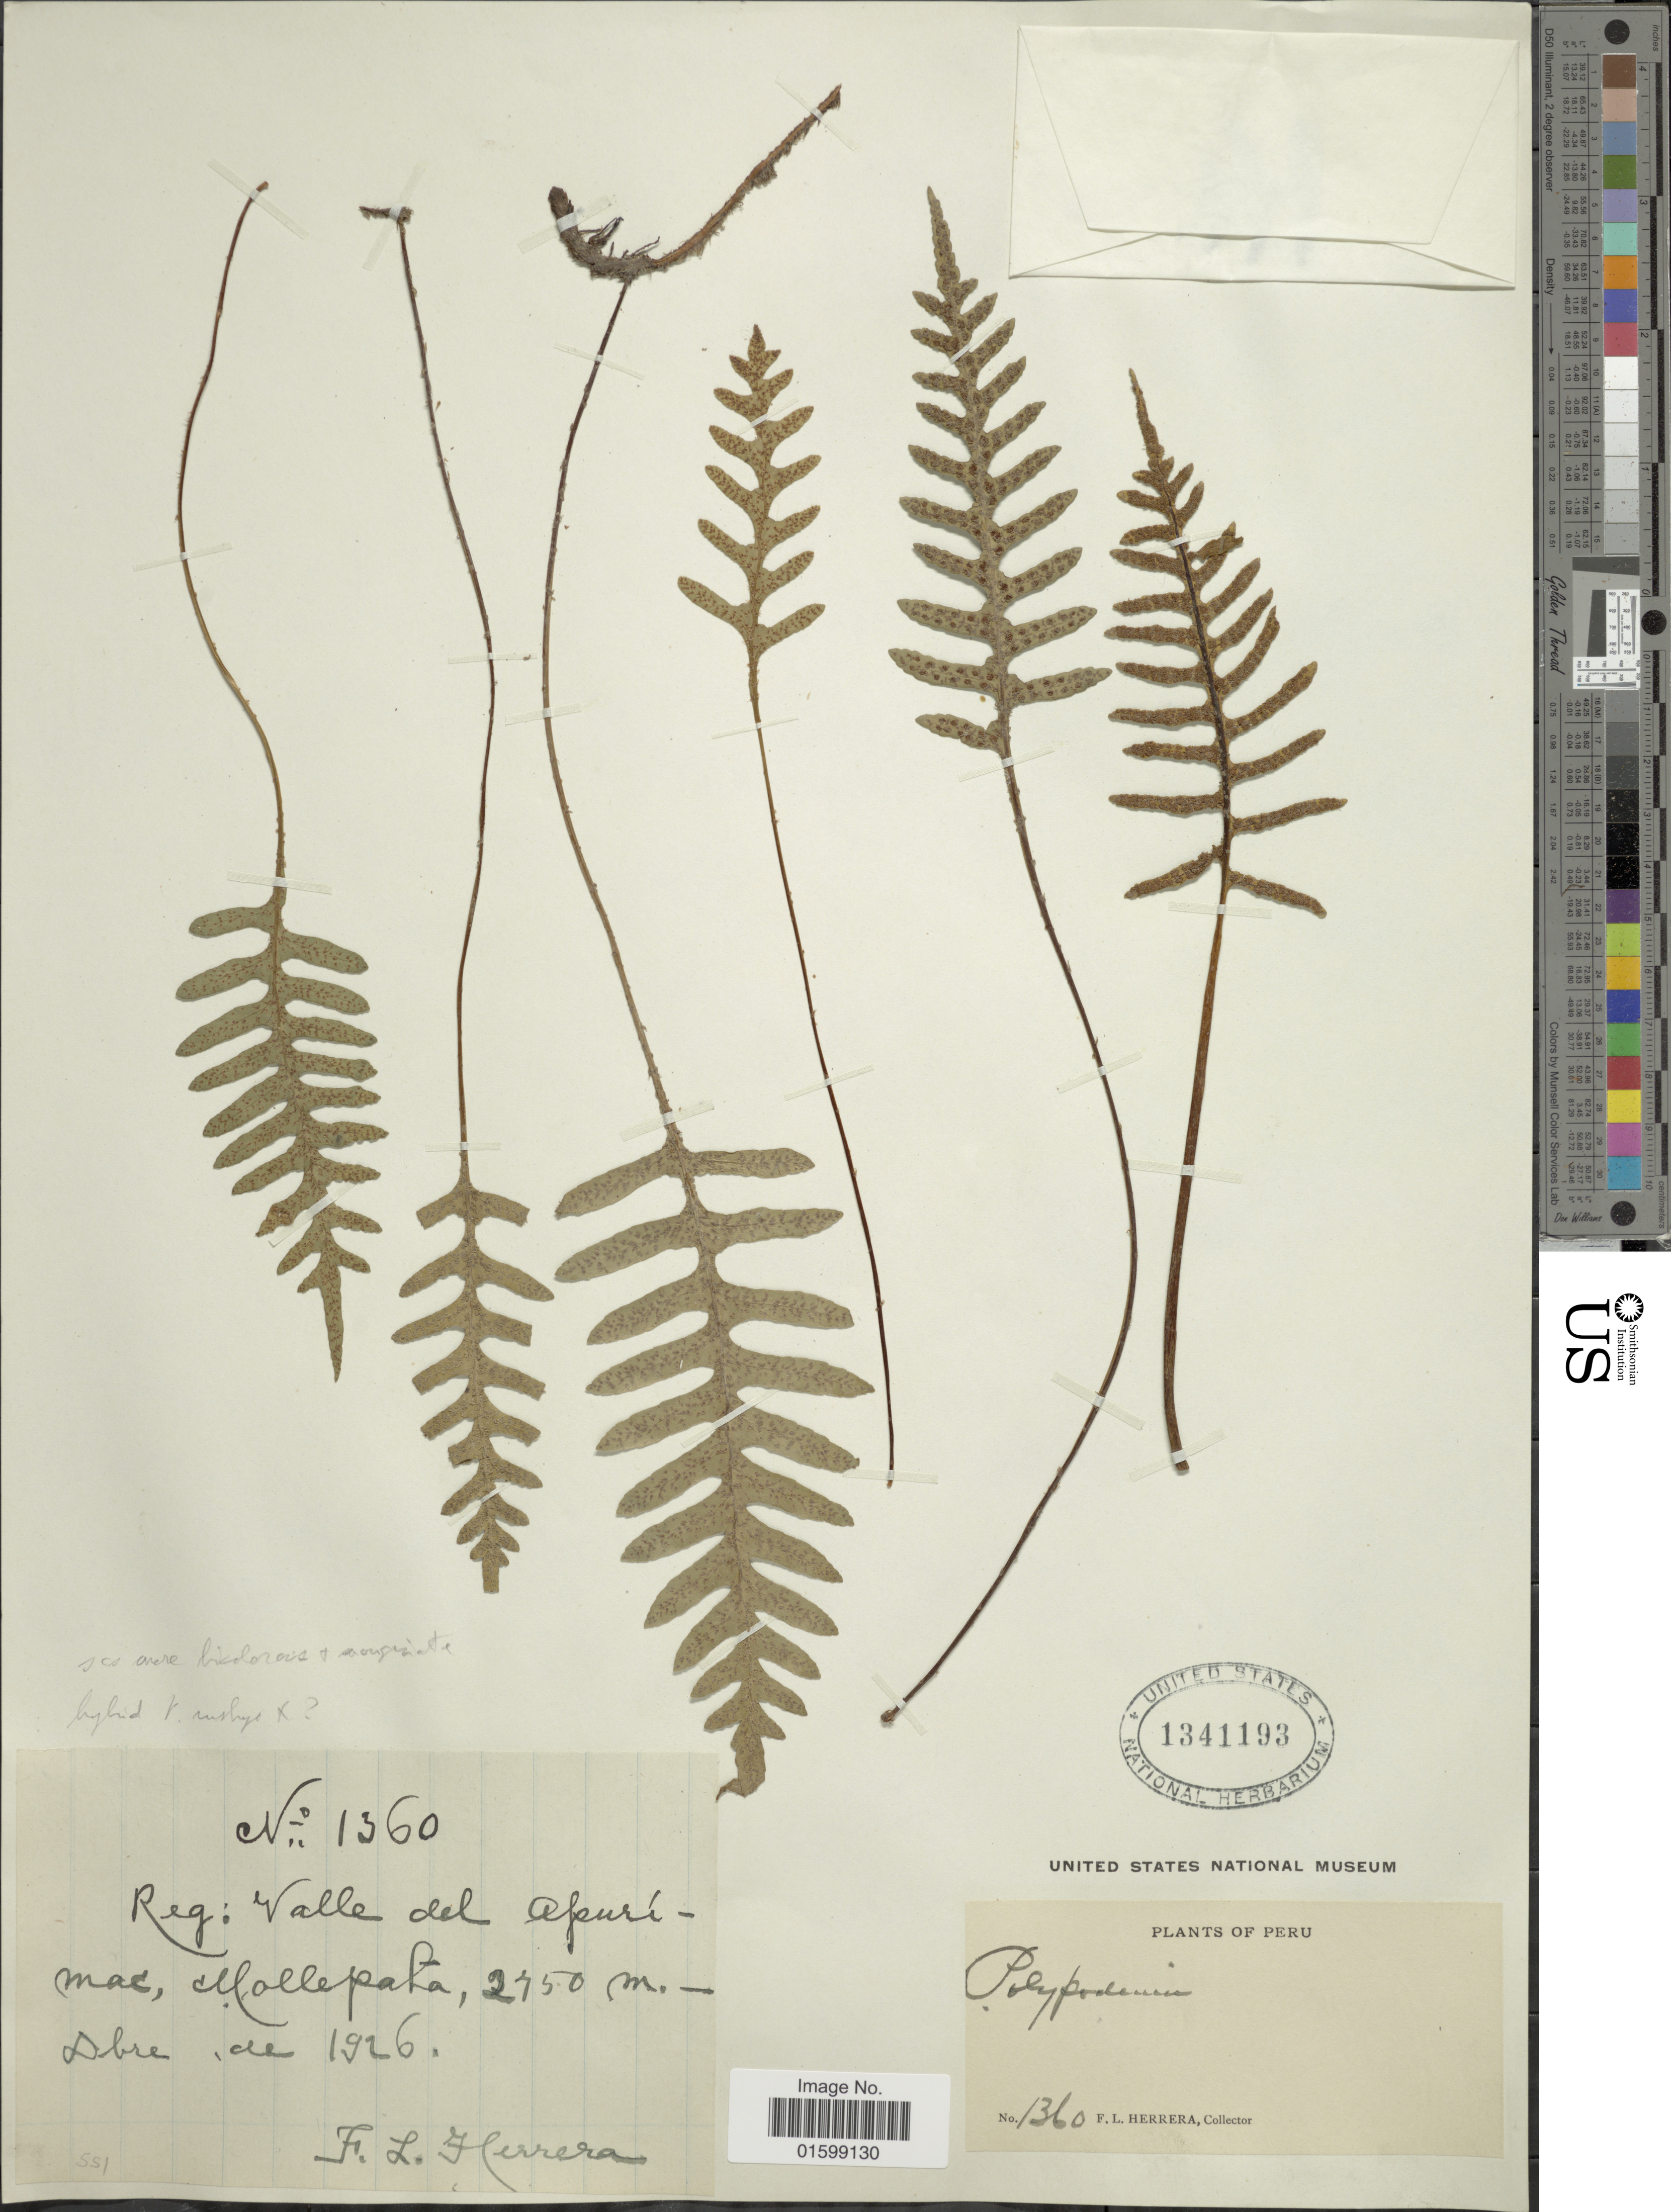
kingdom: Plantae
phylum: Tracheophyta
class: Polypodiopsida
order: Polypodiales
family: Polypodiaceae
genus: Pleopeltis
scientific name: Pleopeltis buchtienii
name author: (Christ & Rosenst.) A.R. Sm.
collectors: F. L. Herrera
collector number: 1360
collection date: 1926-12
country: Peru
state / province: Apurímac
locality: Valle del Apurimac, Mollepata.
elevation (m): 2750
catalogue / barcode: US 1341193